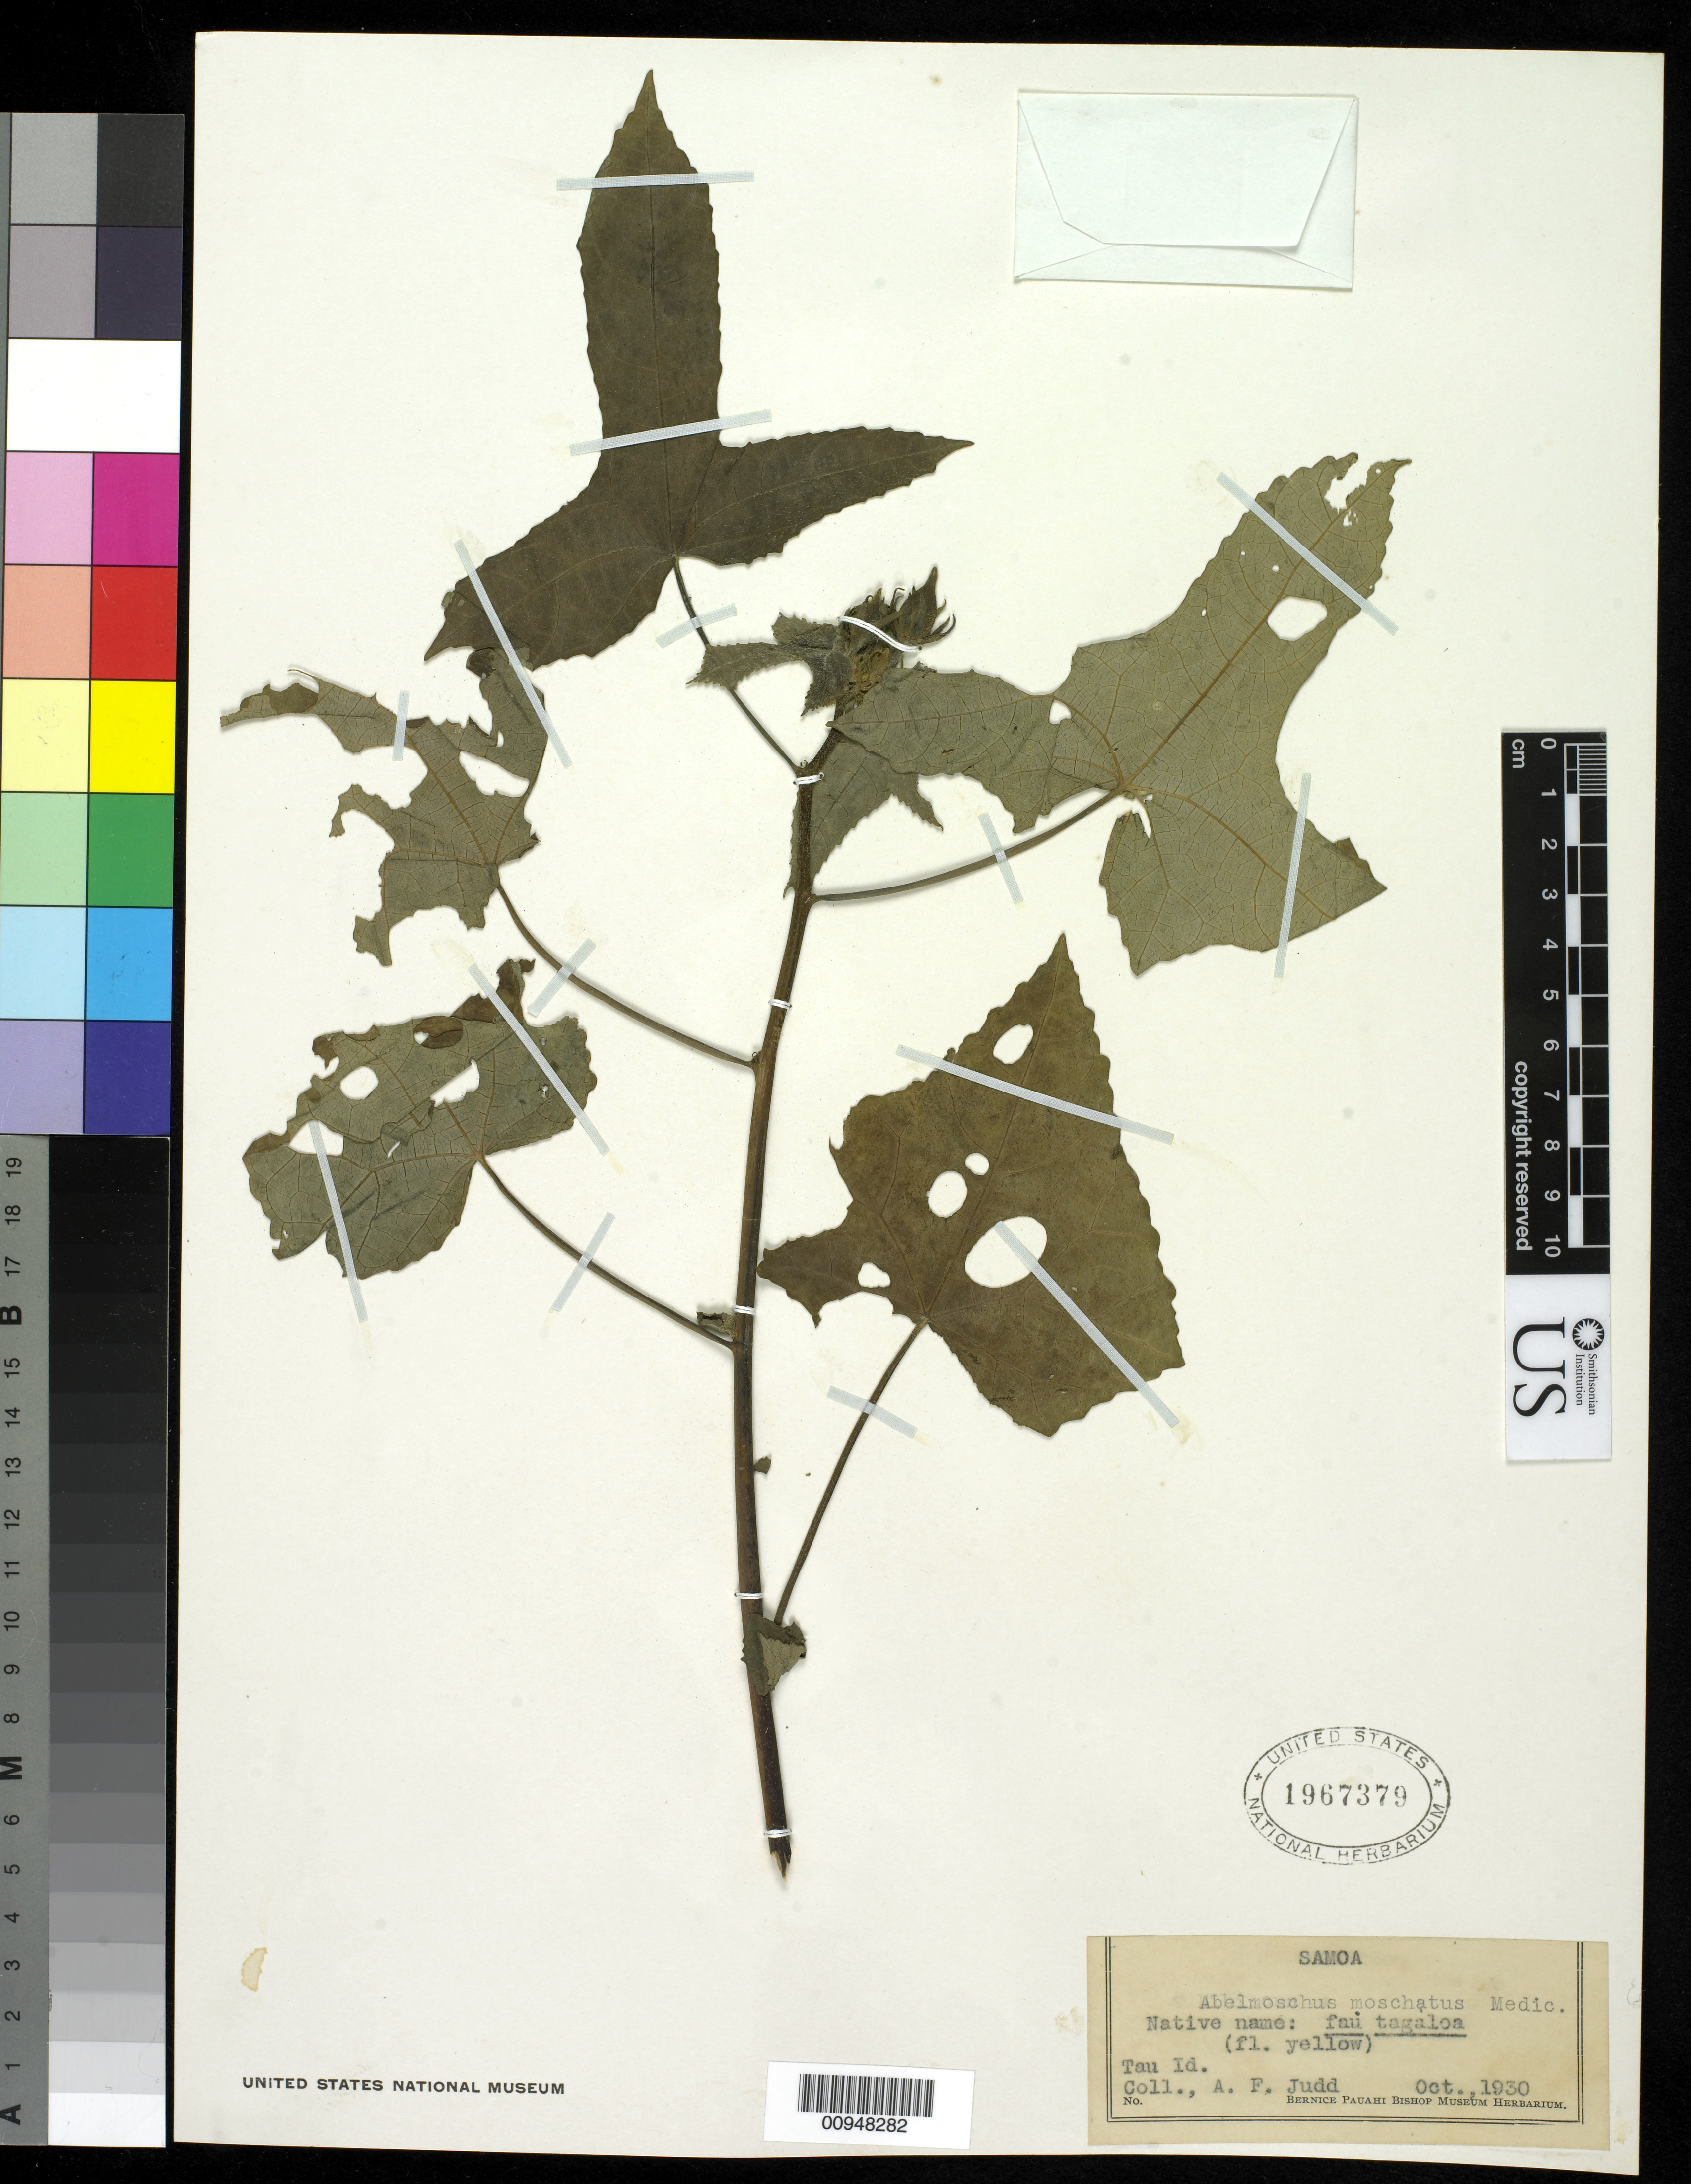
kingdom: Plantae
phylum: Tracheophyta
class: Magnoliopsida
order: Malvales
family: Malvaceae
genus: Abelmoschus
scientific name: Abelmoschus moschatus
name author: Medik.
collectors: A. Judd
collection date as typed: Oct 1930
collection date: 1930-10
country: American Samoa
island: Ta'u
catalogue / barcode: US 1967379